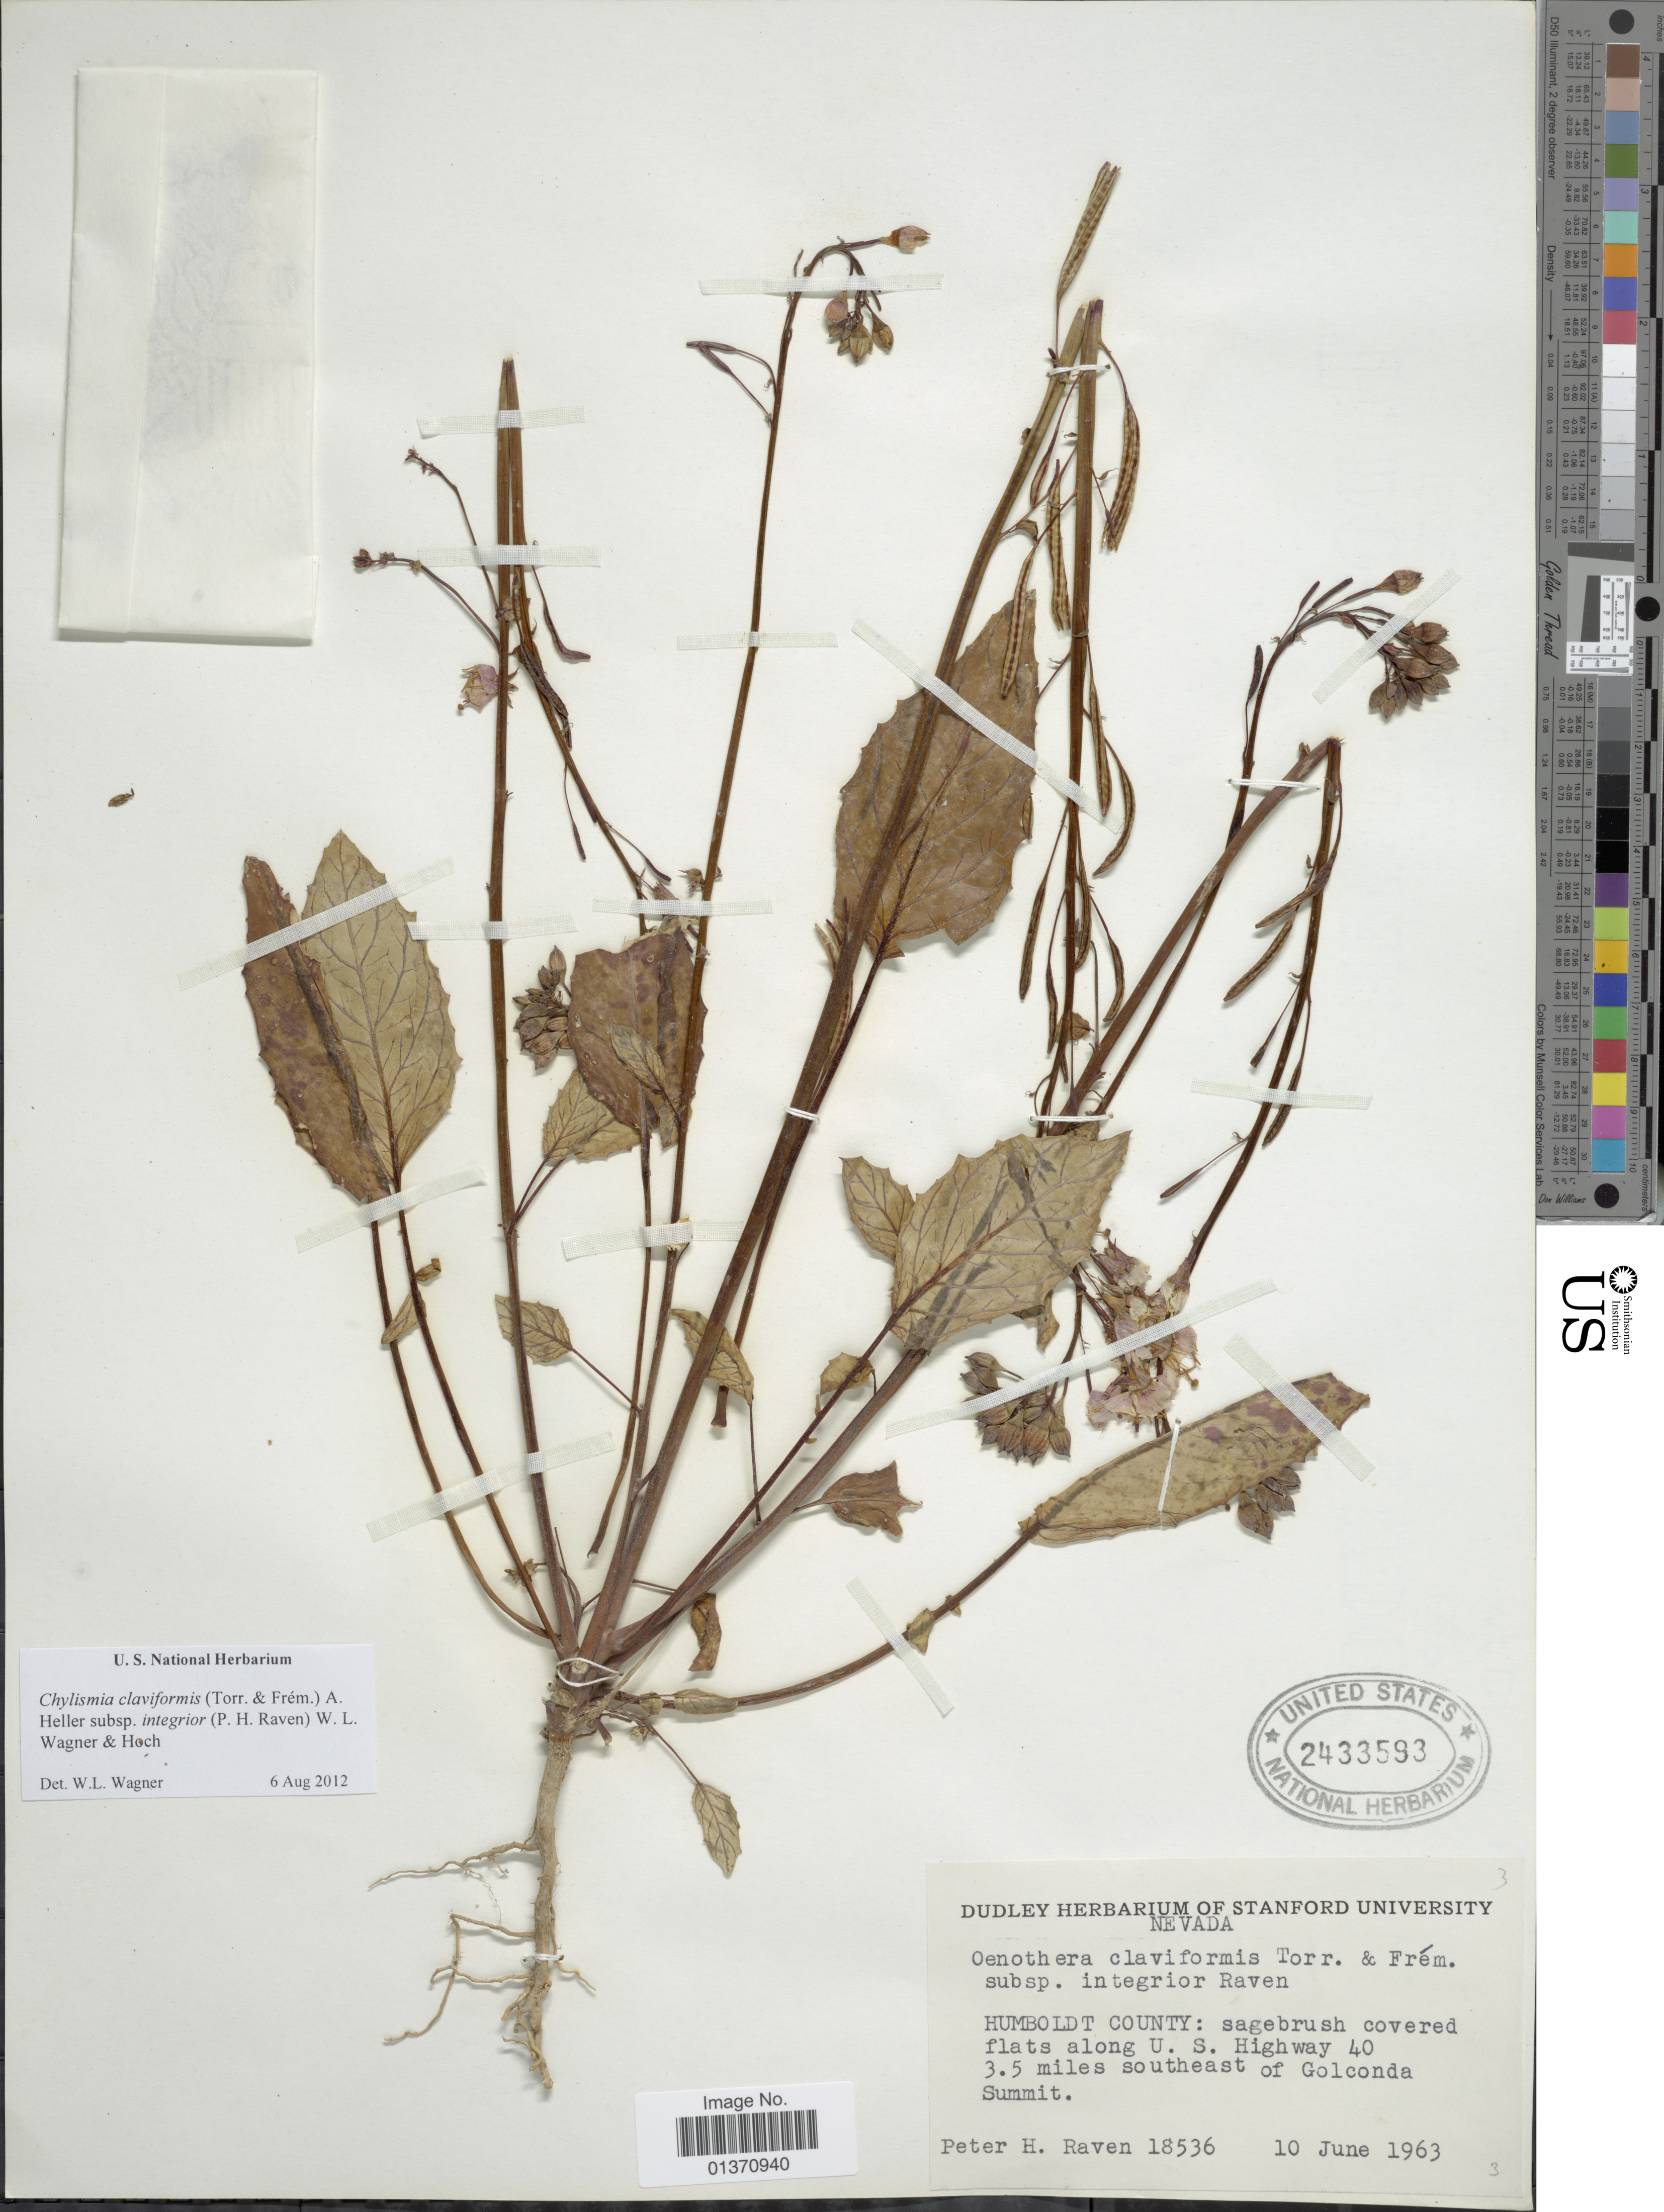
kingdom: Plantae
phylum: Tracheophyta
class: Magnoliopsida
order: Myrtales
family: Onagraceae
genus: Chylismia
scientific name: Chylismia claviformis subsp. integrior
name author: (P.H. Raven) W.L. Wagner & Hoch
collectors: P. H. Raven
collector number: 18536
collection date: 1963-06-10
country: United States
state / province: Nevada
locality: Humboldt County: sagebrush covered flats along U.S. Highway 40, 3.5 miles southeast of Golconda Summit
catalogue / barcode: US 2433593